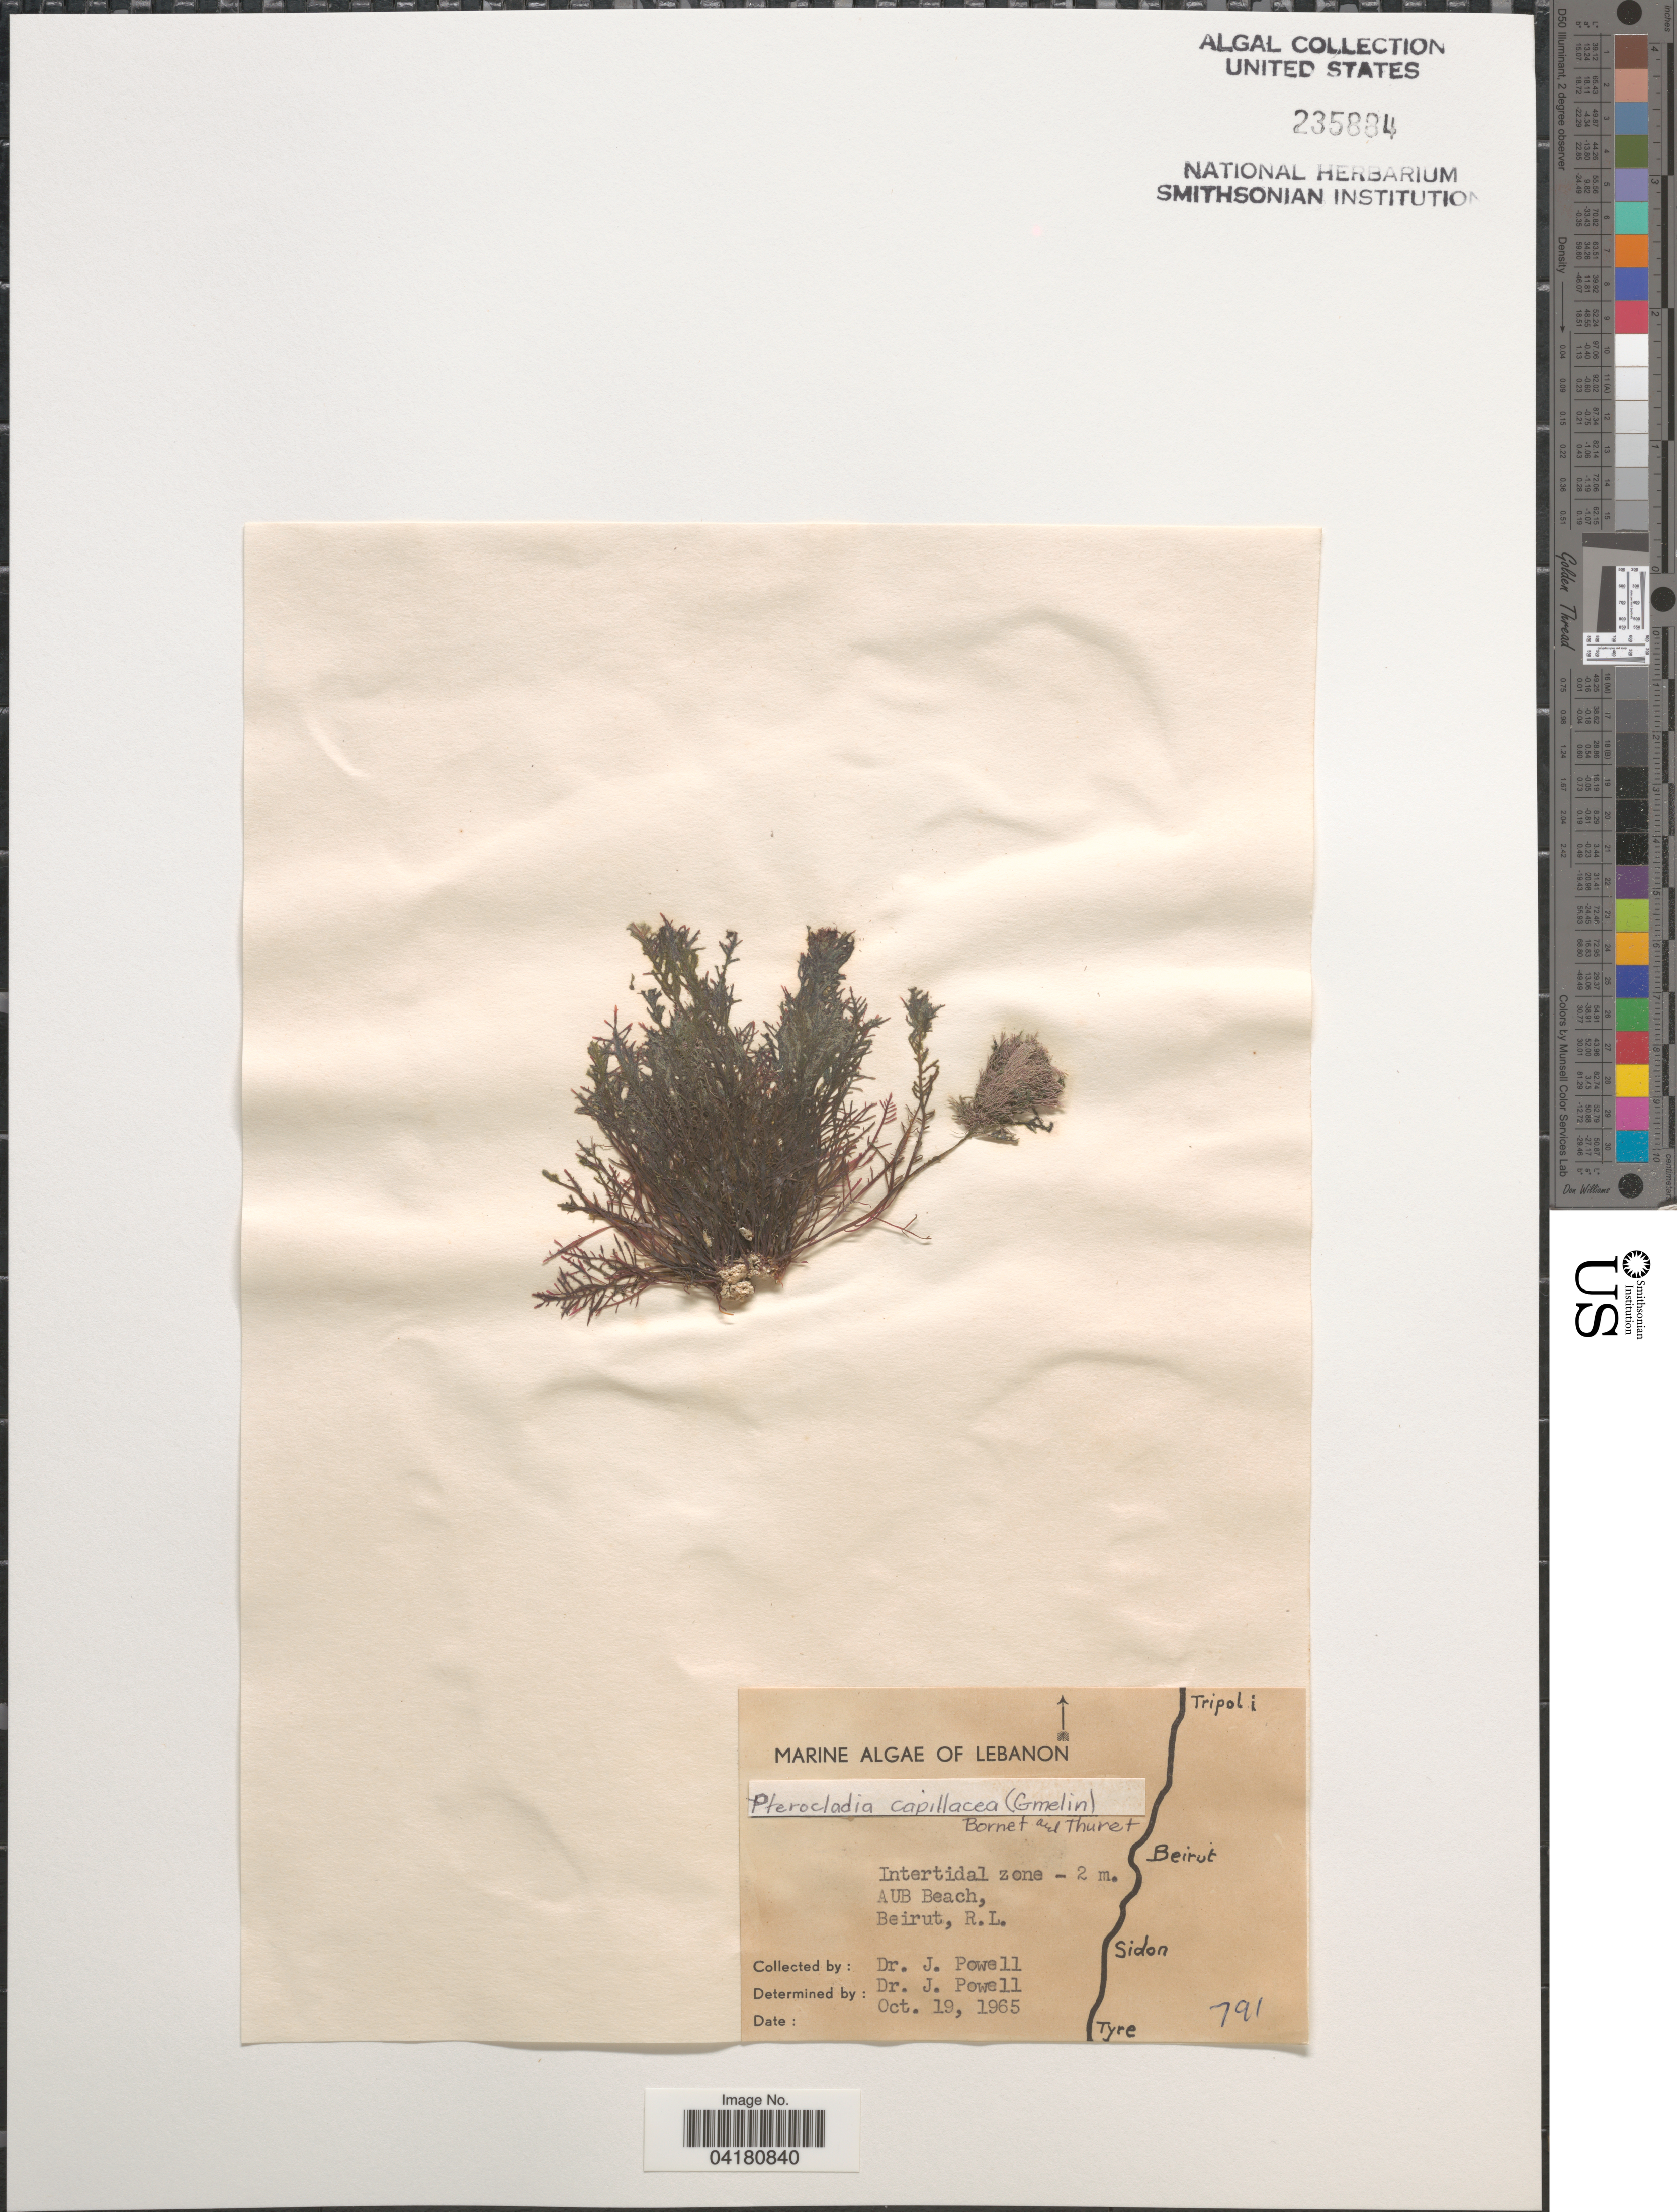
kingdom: Plantae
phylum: Rhodophyta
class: Florideophyceae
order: Gelidiales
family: Pterocladiaceae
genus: Pterocladiella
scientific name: Pterocladiella capillacea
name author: (S.G. Gmel.) Santelices & Hommers.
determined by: Algae name updating Project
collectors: J. Powell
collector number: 791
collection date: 1965-10-19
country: Lebanon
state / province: Beyrouth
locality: Intertidal zone - 2 m. AUB Beach, Beirut, R.L.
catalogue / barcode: US 235884